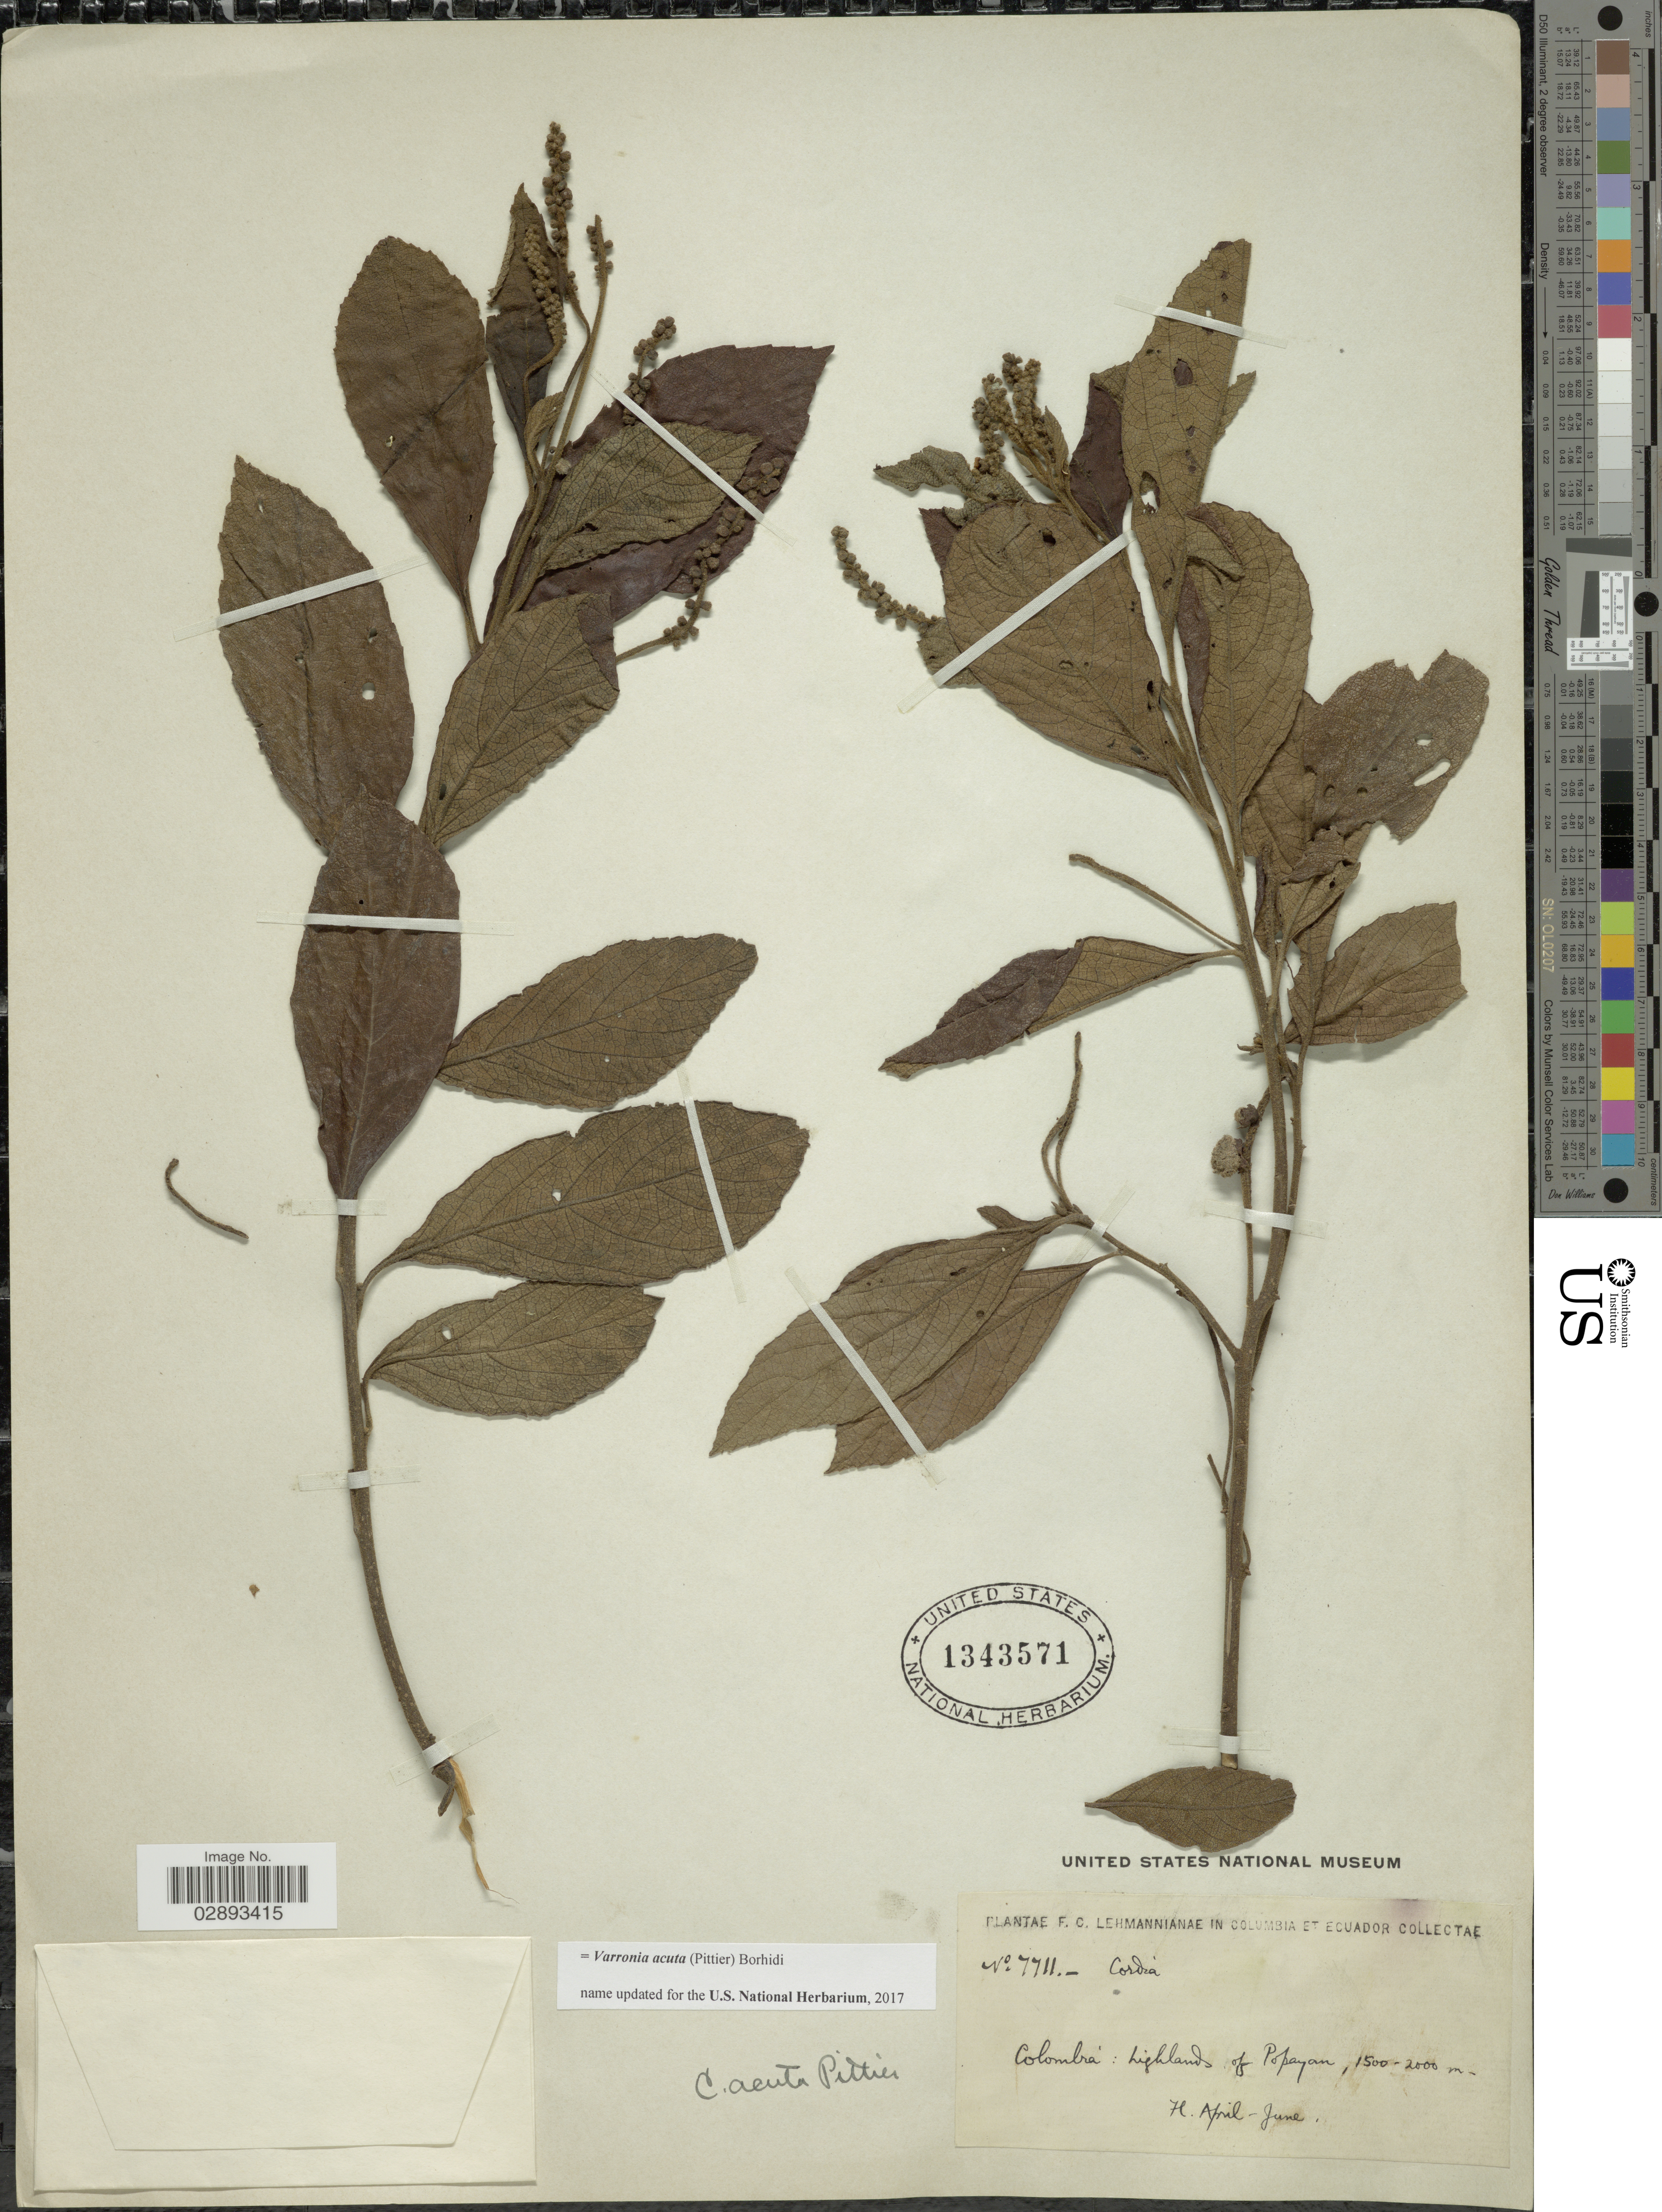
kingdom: Plantae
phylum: Tracheophyta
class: Magnoliopsida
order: Boraginales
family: Cordiaceae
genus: Varronia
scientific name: Varronia acuta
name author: (Pittier) Borhidi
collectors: F. C. Lehmann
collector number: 7711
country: Colombia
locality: Colombia: Highlands of Popayan.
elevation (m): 1500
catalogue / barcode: US 1343571